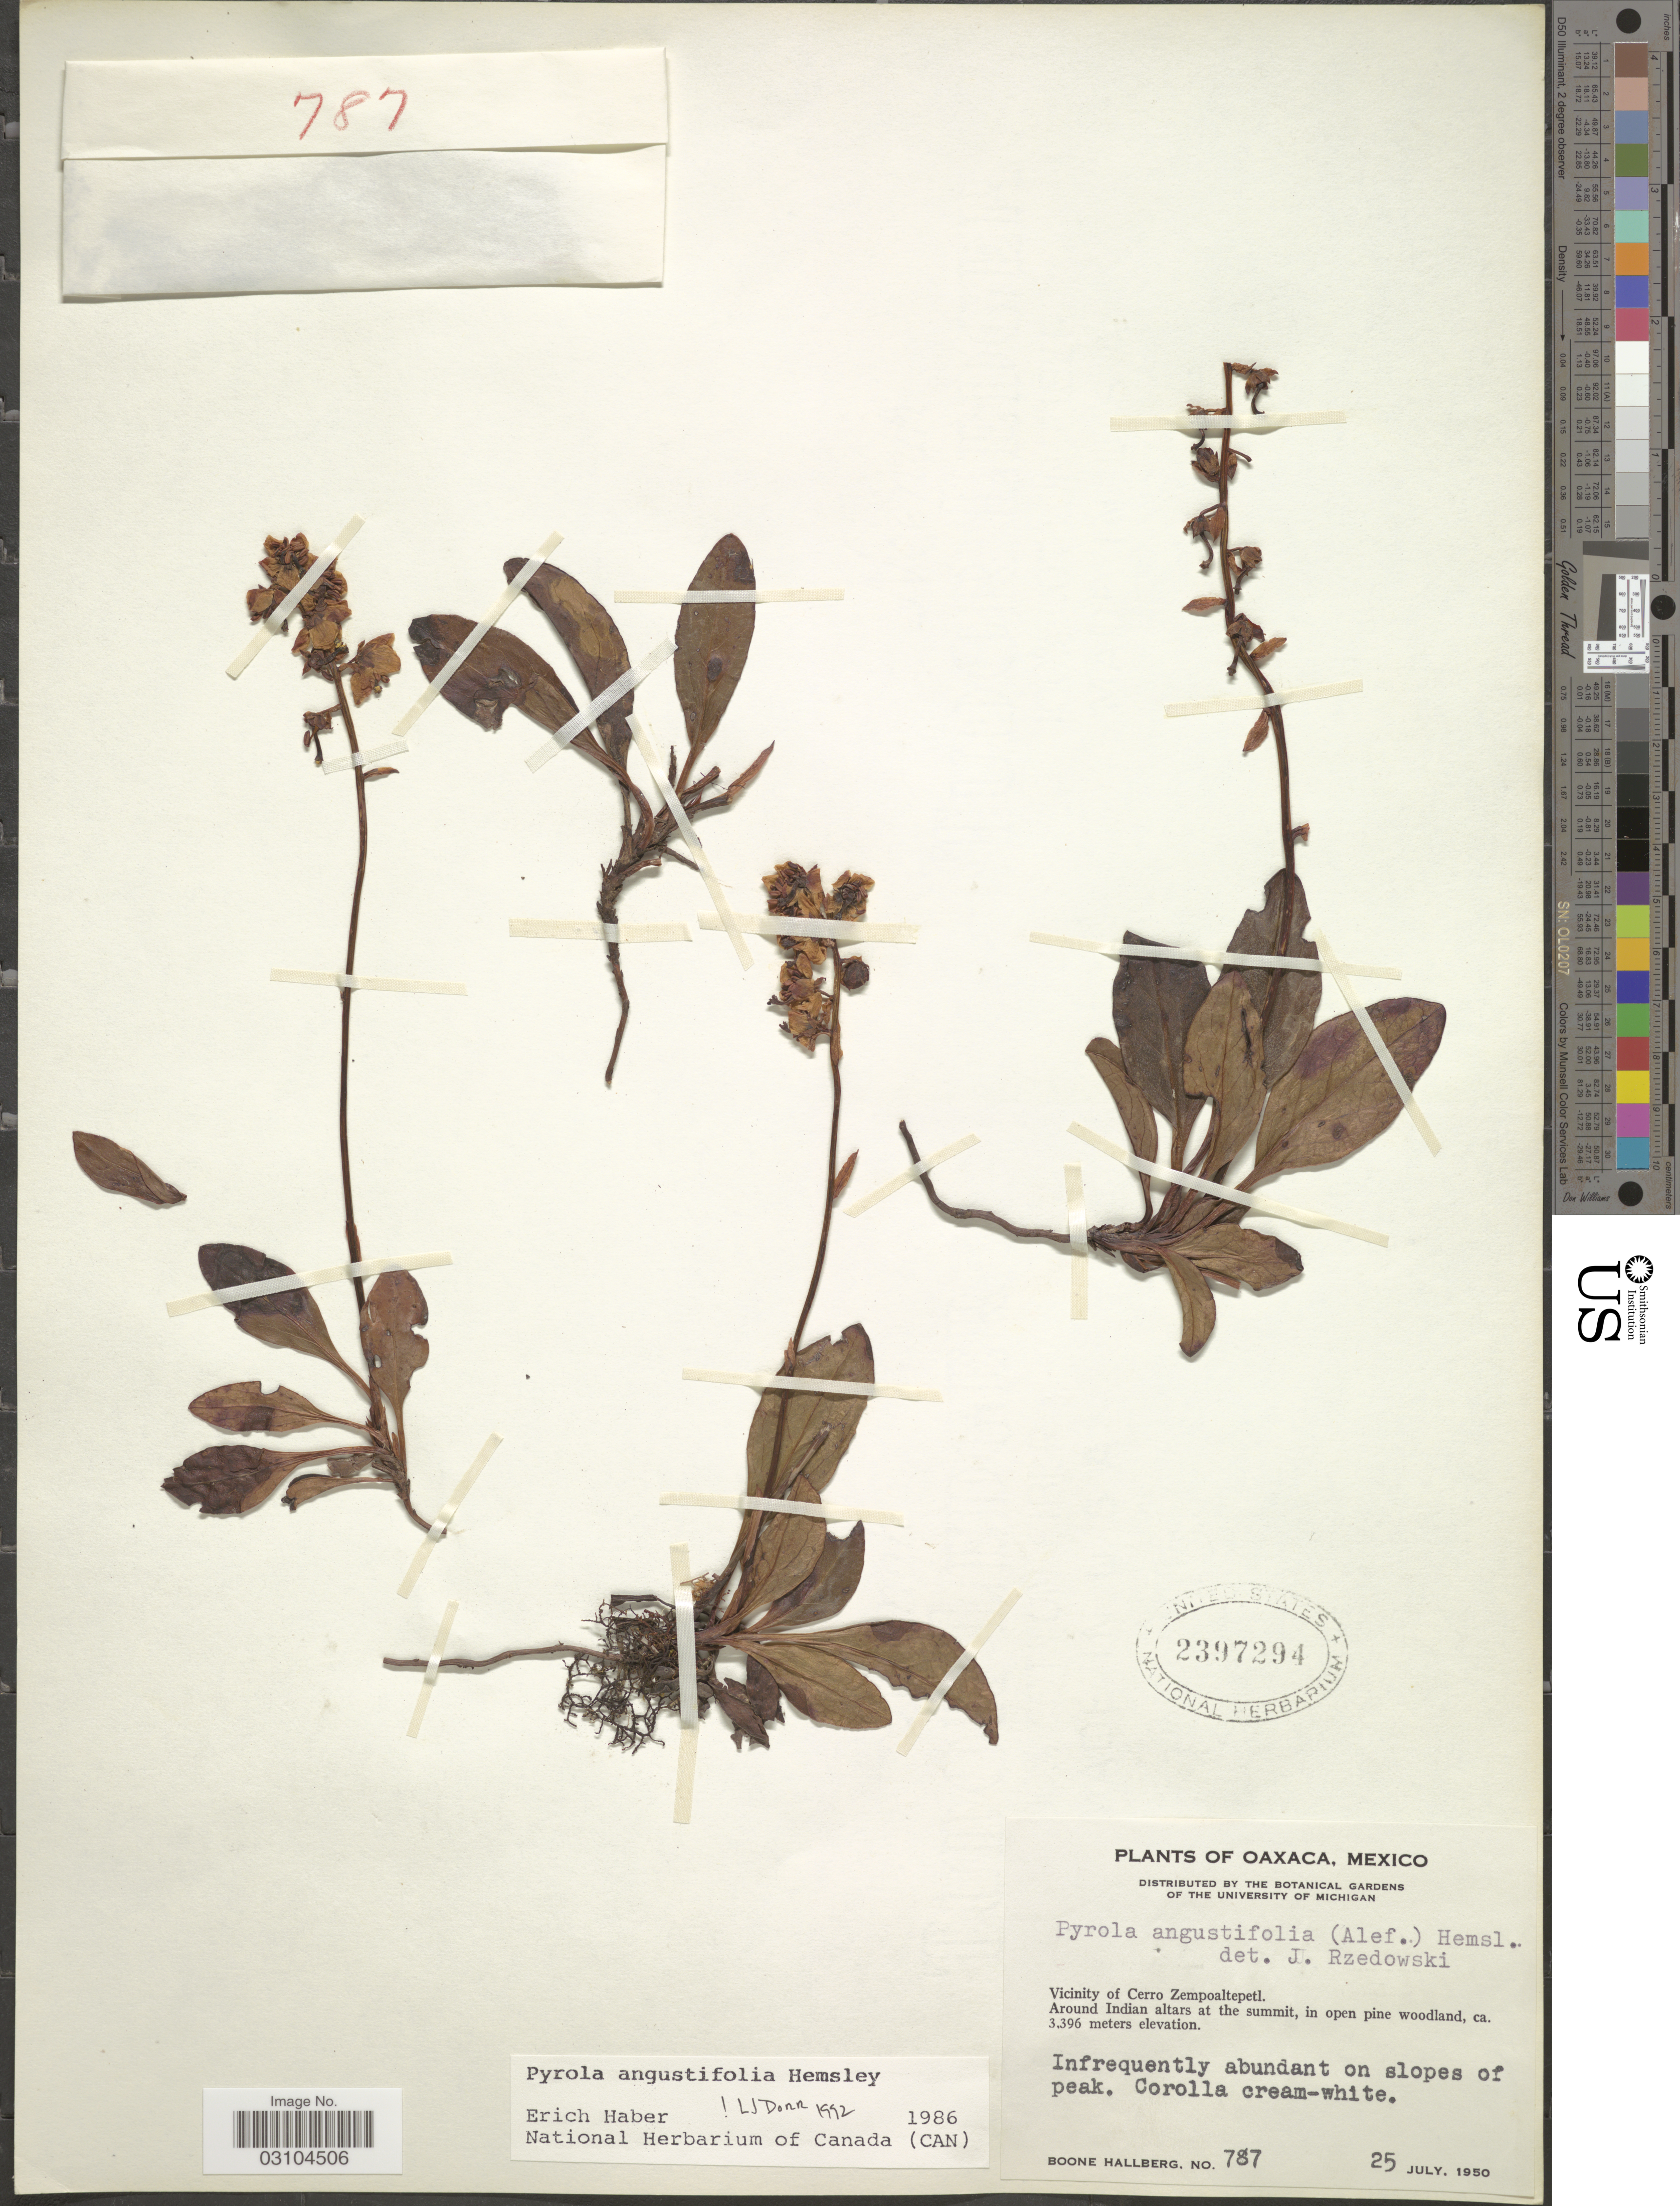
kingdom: Plantae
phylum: Tracheophyta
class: Magnoliopsida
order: Ericales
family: Ericaceae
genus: Pyrola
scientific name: Pyrola angustifolia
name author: (Alef.) Hemsl.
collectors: B. Hallberg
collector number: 787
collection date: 1950-07-25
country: Mexico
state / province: Oaxaca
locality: Vicinity of Cerro Zempoaltepetl. Around Indian altars at the summit.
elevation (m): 3396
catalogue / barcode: US 2397294